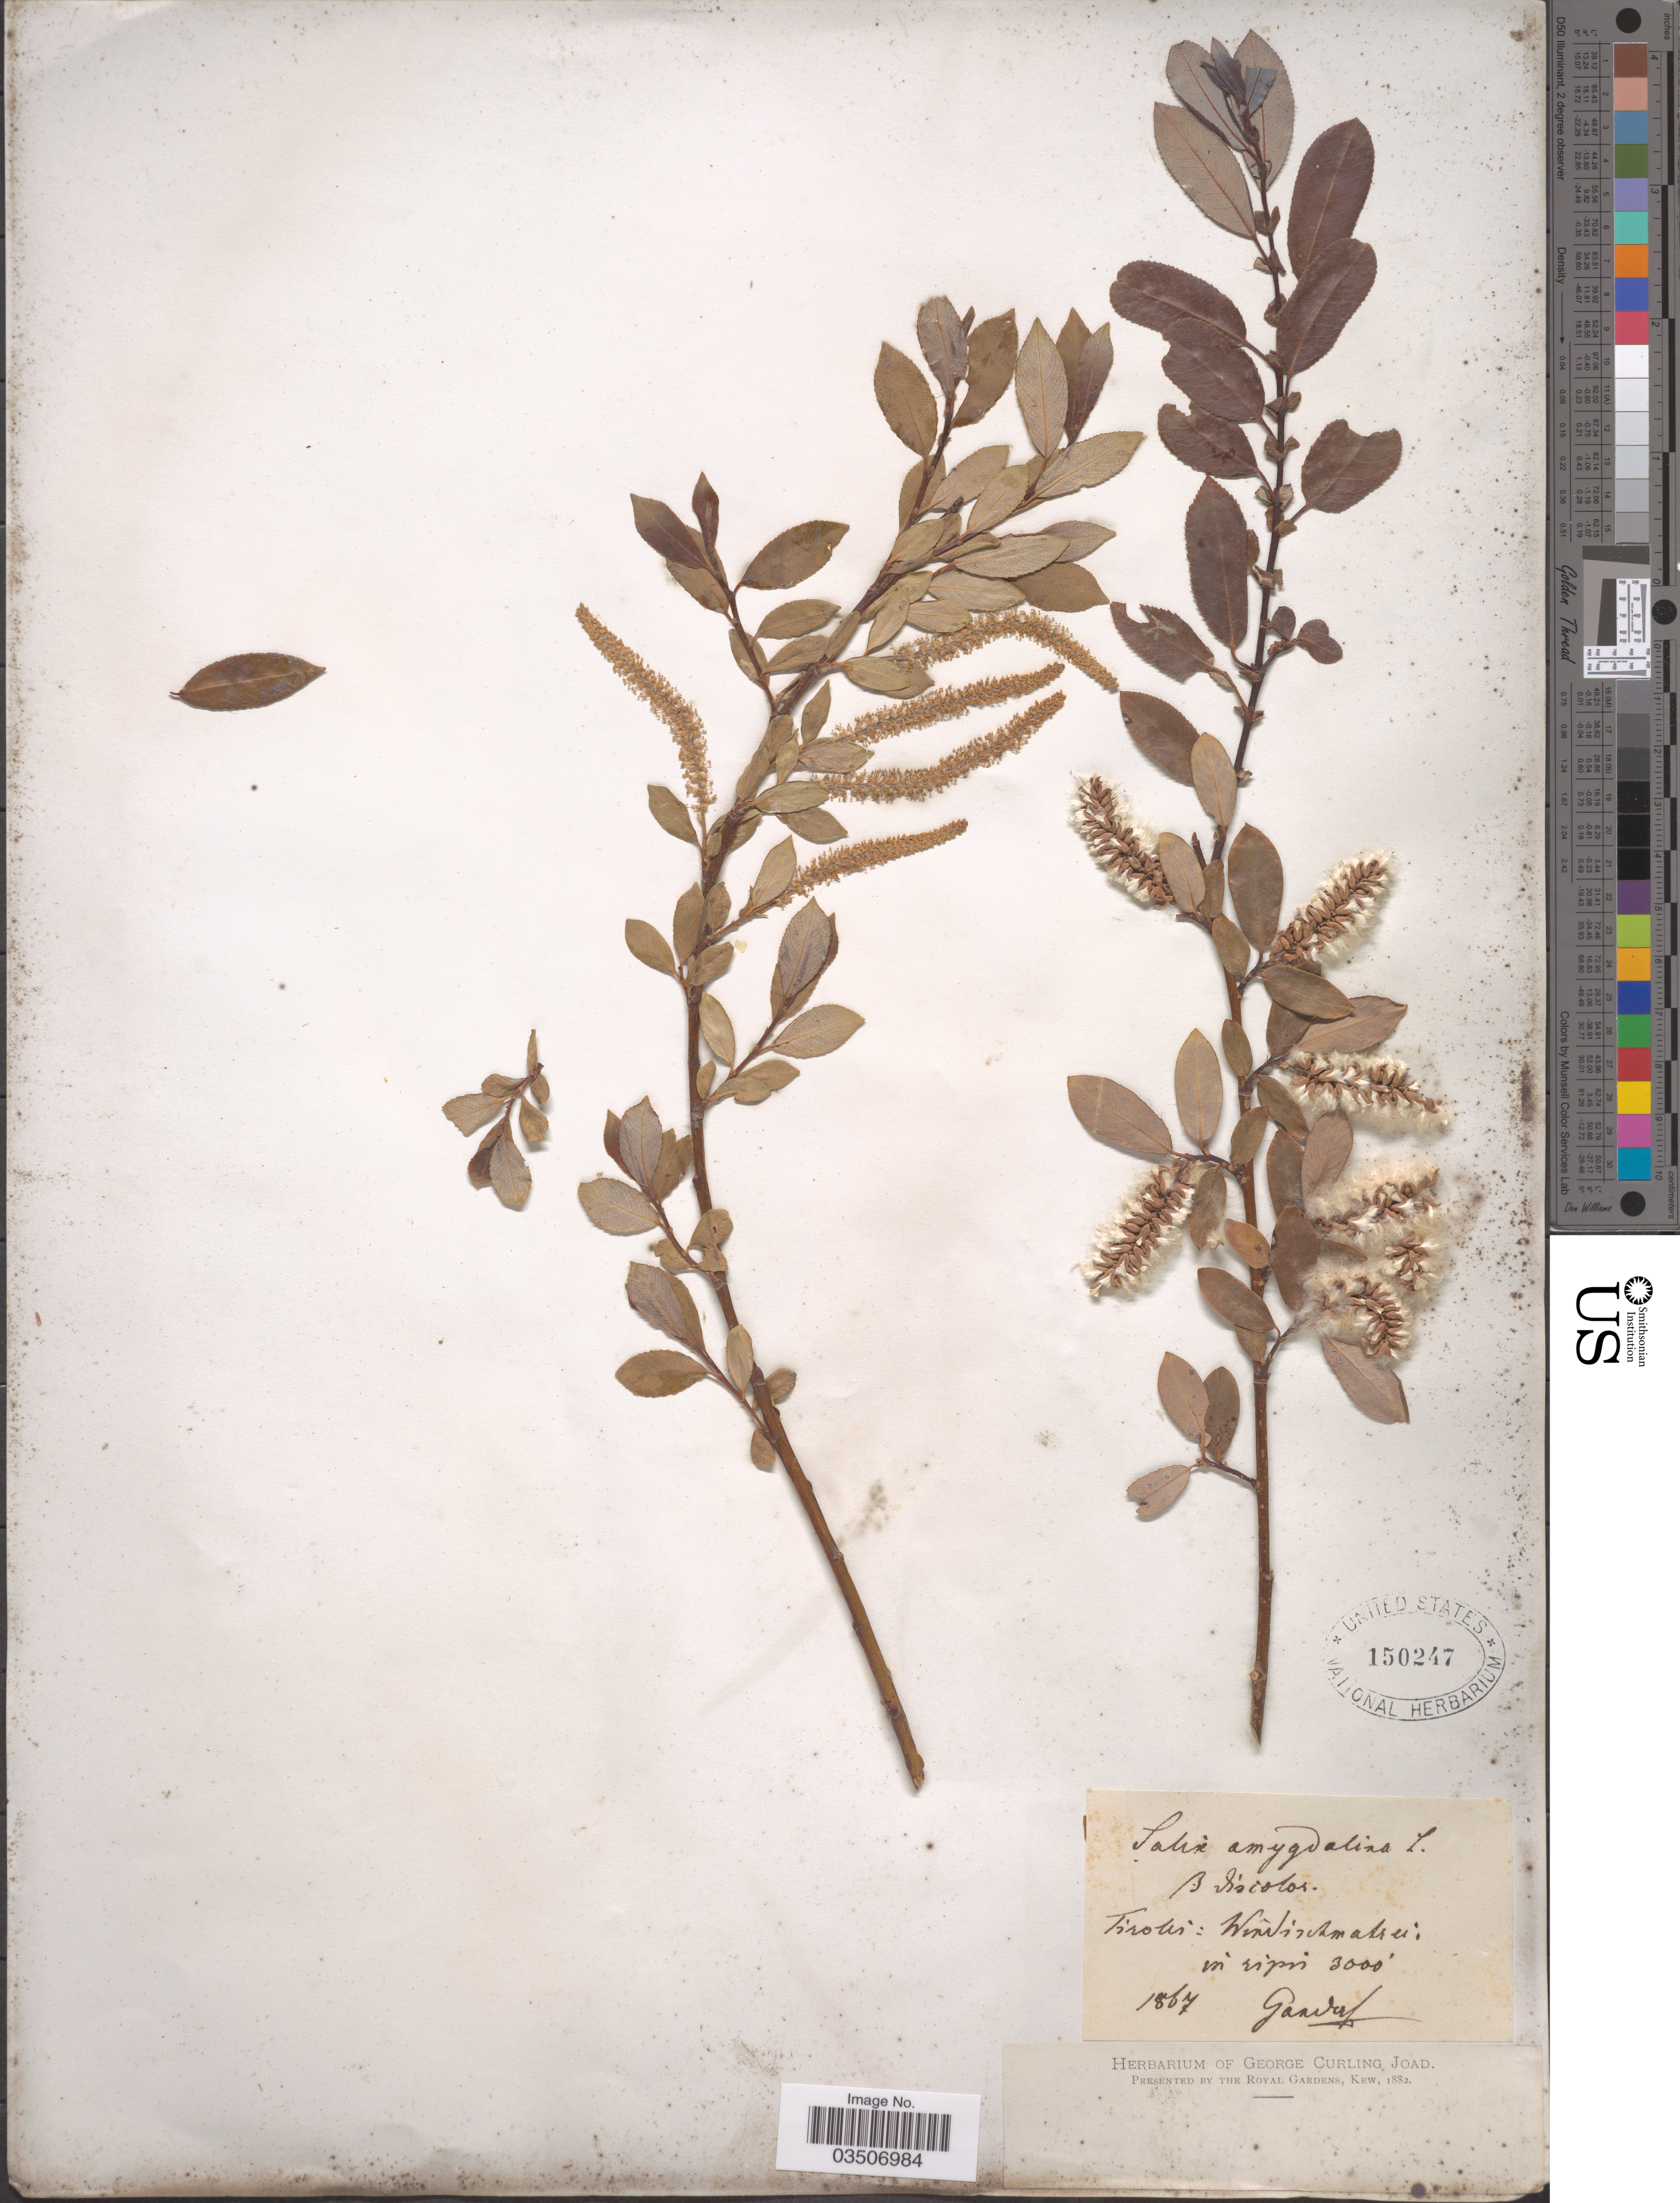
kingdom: Plantae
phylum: Tracheophyta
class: Magnoliopsida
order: Malpighiales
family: Salicaceae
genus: Salix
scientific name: Salix amygdalina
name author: L.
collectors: Gander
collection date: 1867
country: Austria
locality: Tiroles: Windischmatrei.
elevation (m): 914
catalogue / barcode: US 150247